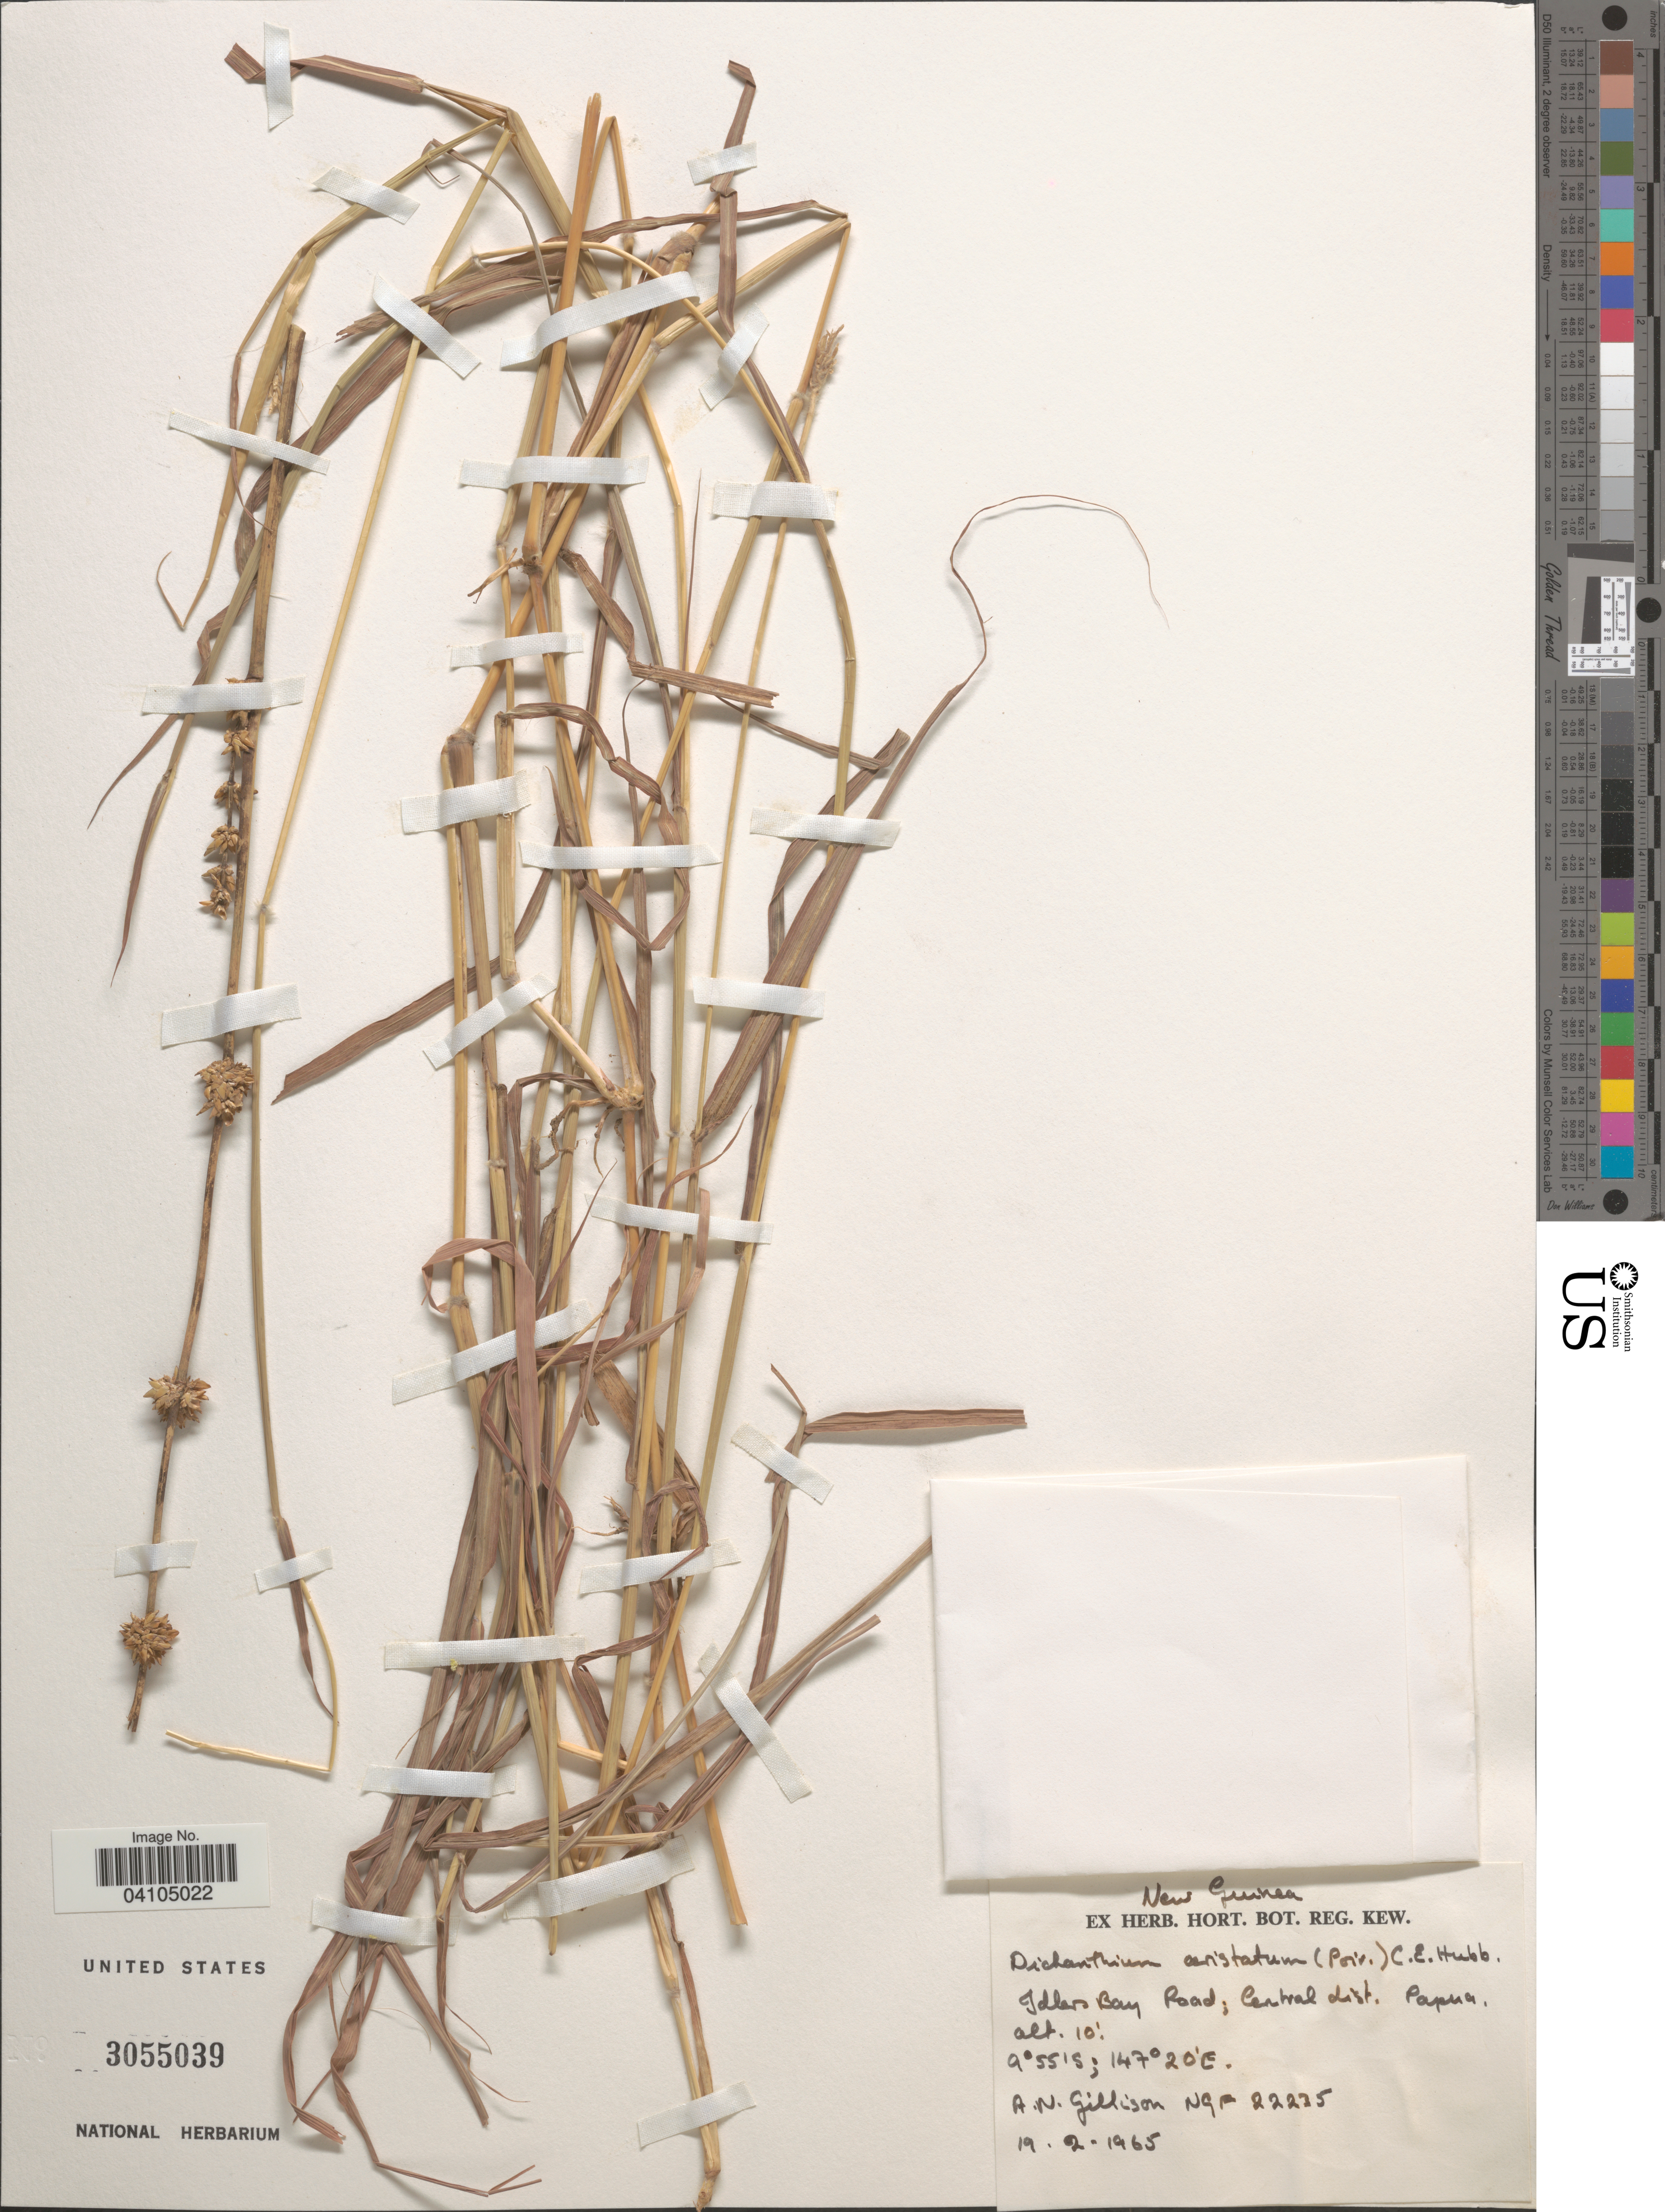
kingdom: Plantae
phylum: Tracheophyta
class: Liliopsida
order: Poales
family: Poaceae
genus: Dichanthium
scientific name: Dichanthium aristatum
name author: (Poir.) C.E. Hubb.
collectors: A. Gillison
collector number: NGF 22235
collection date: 1965-02-19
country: Papua New Guinea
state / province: Central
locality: New Guinea. Idlers Bay Road; Central dist. Papua.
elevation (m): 3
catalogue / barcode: US 3055039